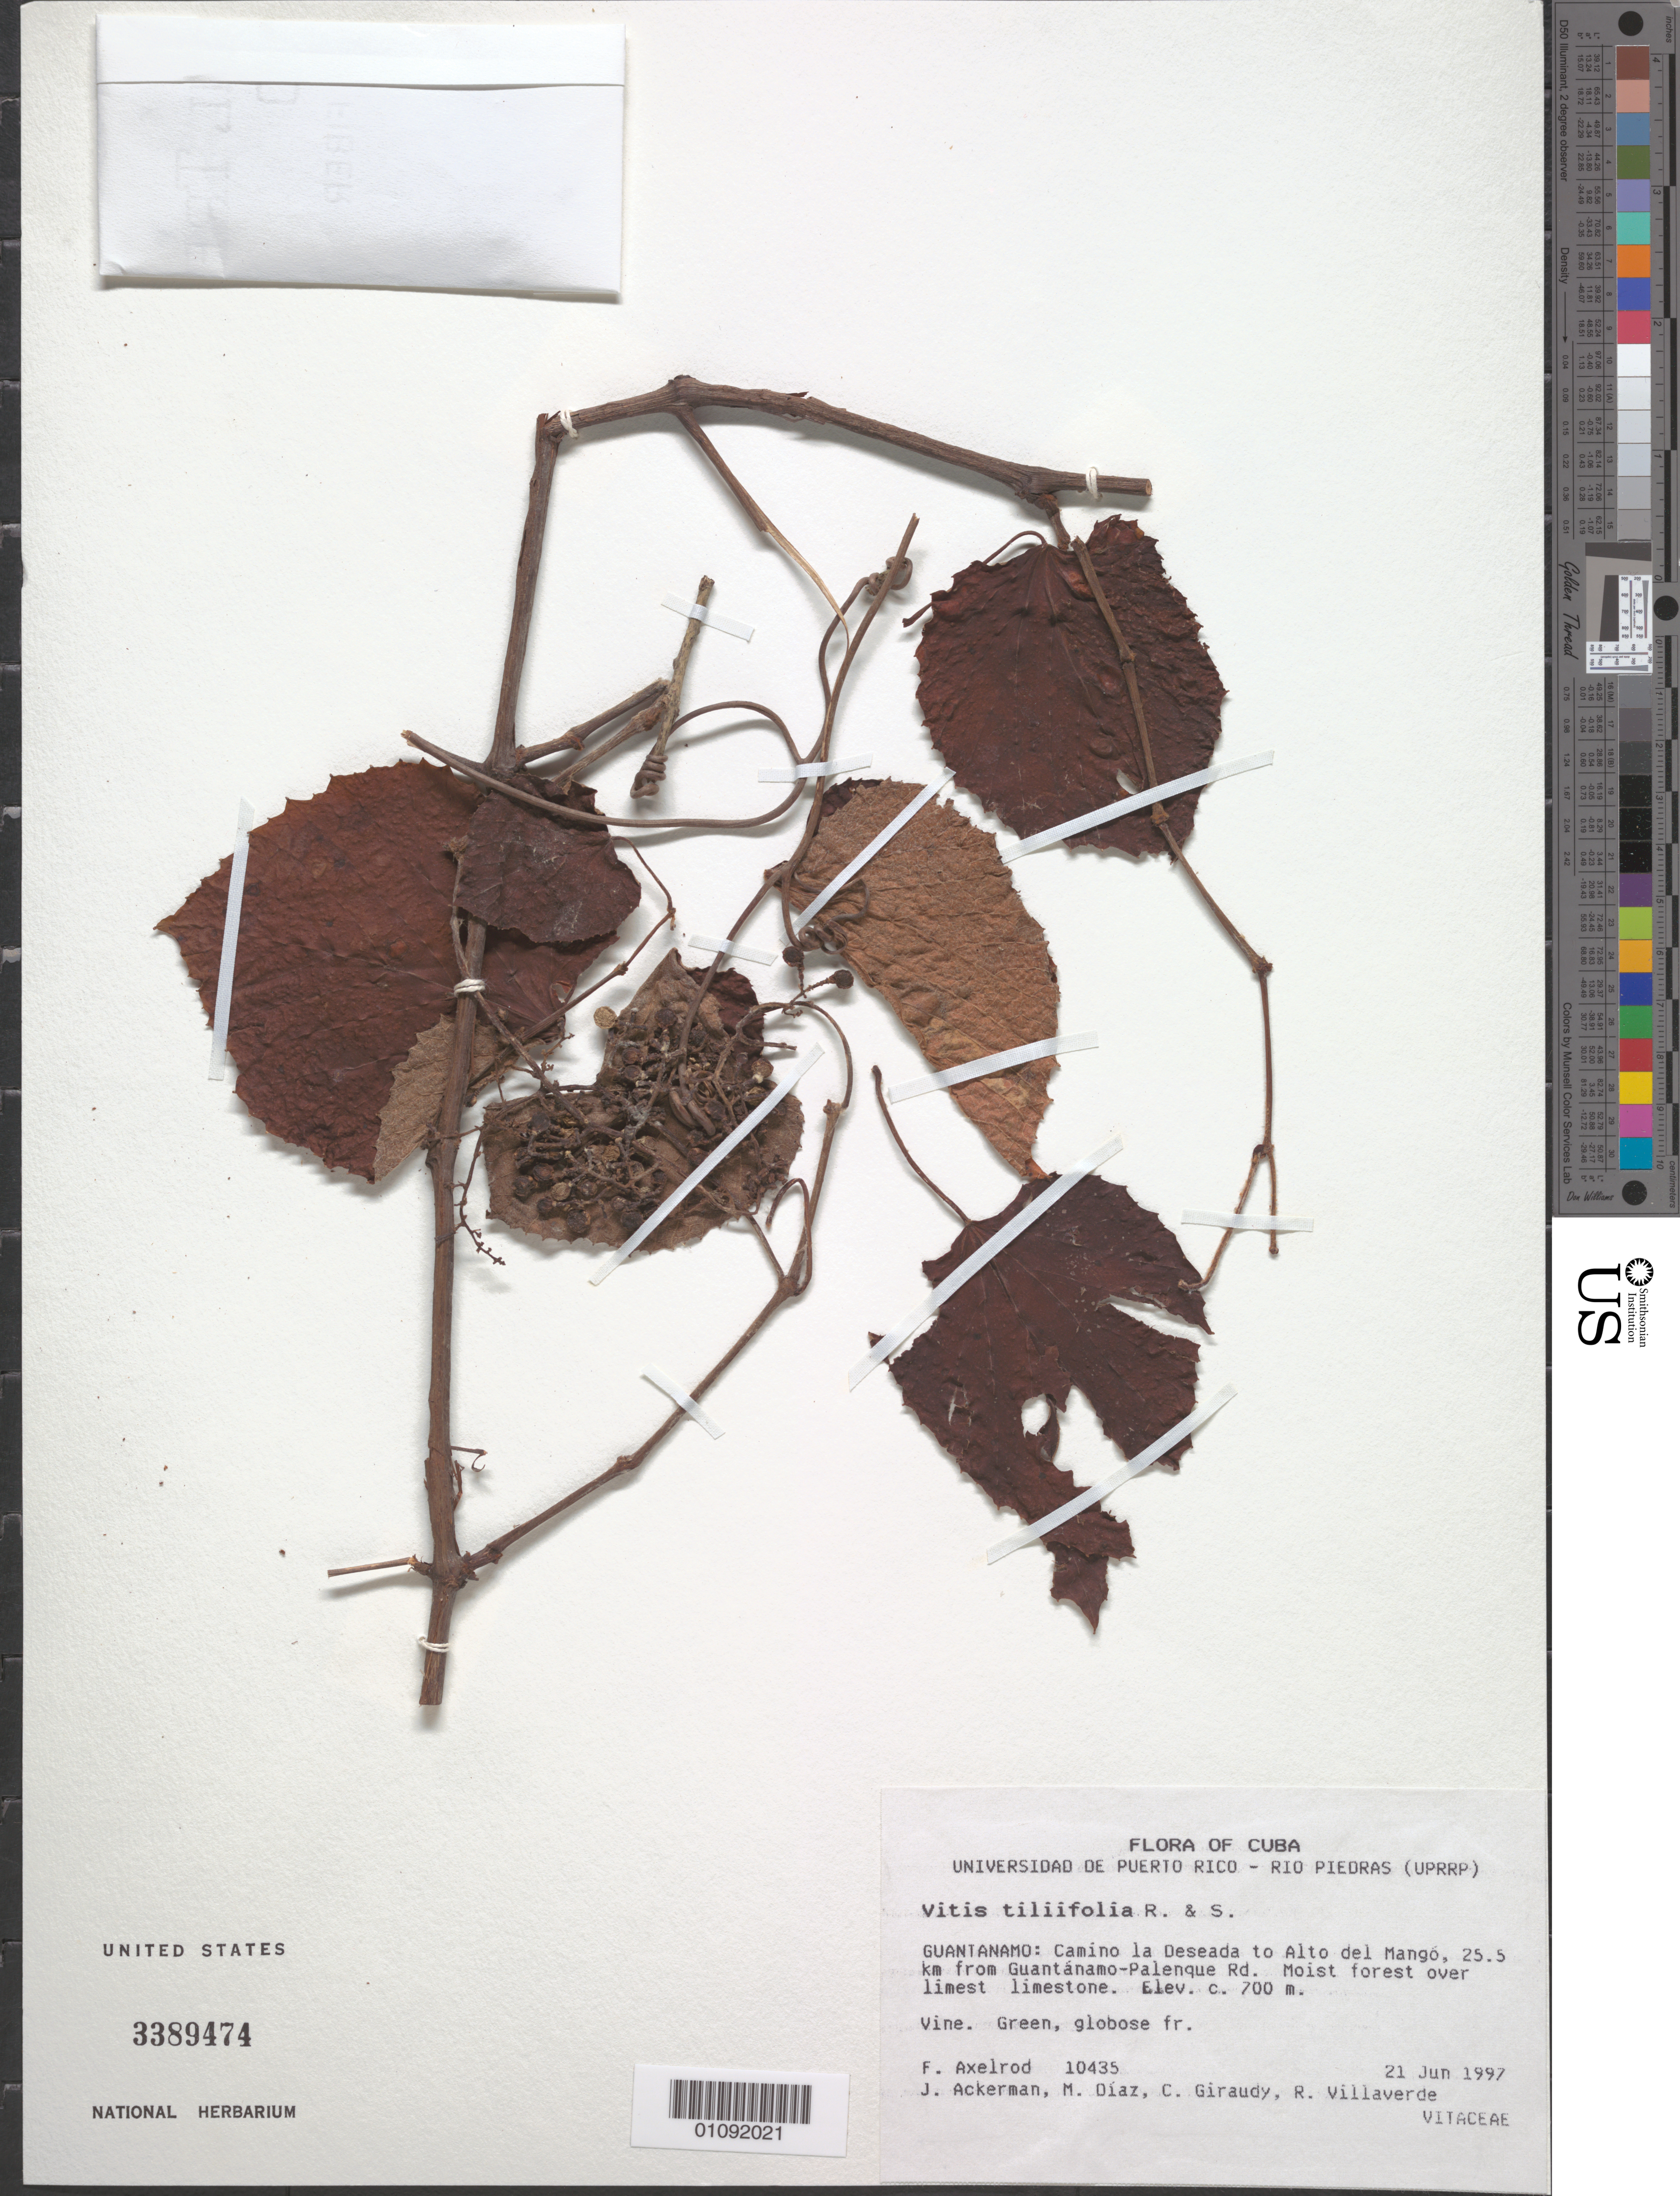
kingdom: Plantae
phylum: Tracheophyta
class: Magnoliopsida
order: Vitales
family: Vitaceae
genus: Vitis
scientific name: Vitis tiliifolia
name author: Humb. & Bonpl. ex Schult.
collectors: F. S. Axelrod, J. D. Ackerman, M. Díaz, C. Giraudy & R. Villaverde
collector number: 10435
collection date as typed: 21 Jun 1997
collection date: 1997-06-21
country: Cuba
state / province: Guantánamo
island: Cuba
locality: Guantánamo: Camino la Deseada to Alto de Mangó, 25 5 km from Guantanam-Palenque Rd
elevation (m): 700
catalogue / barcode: US 3389474